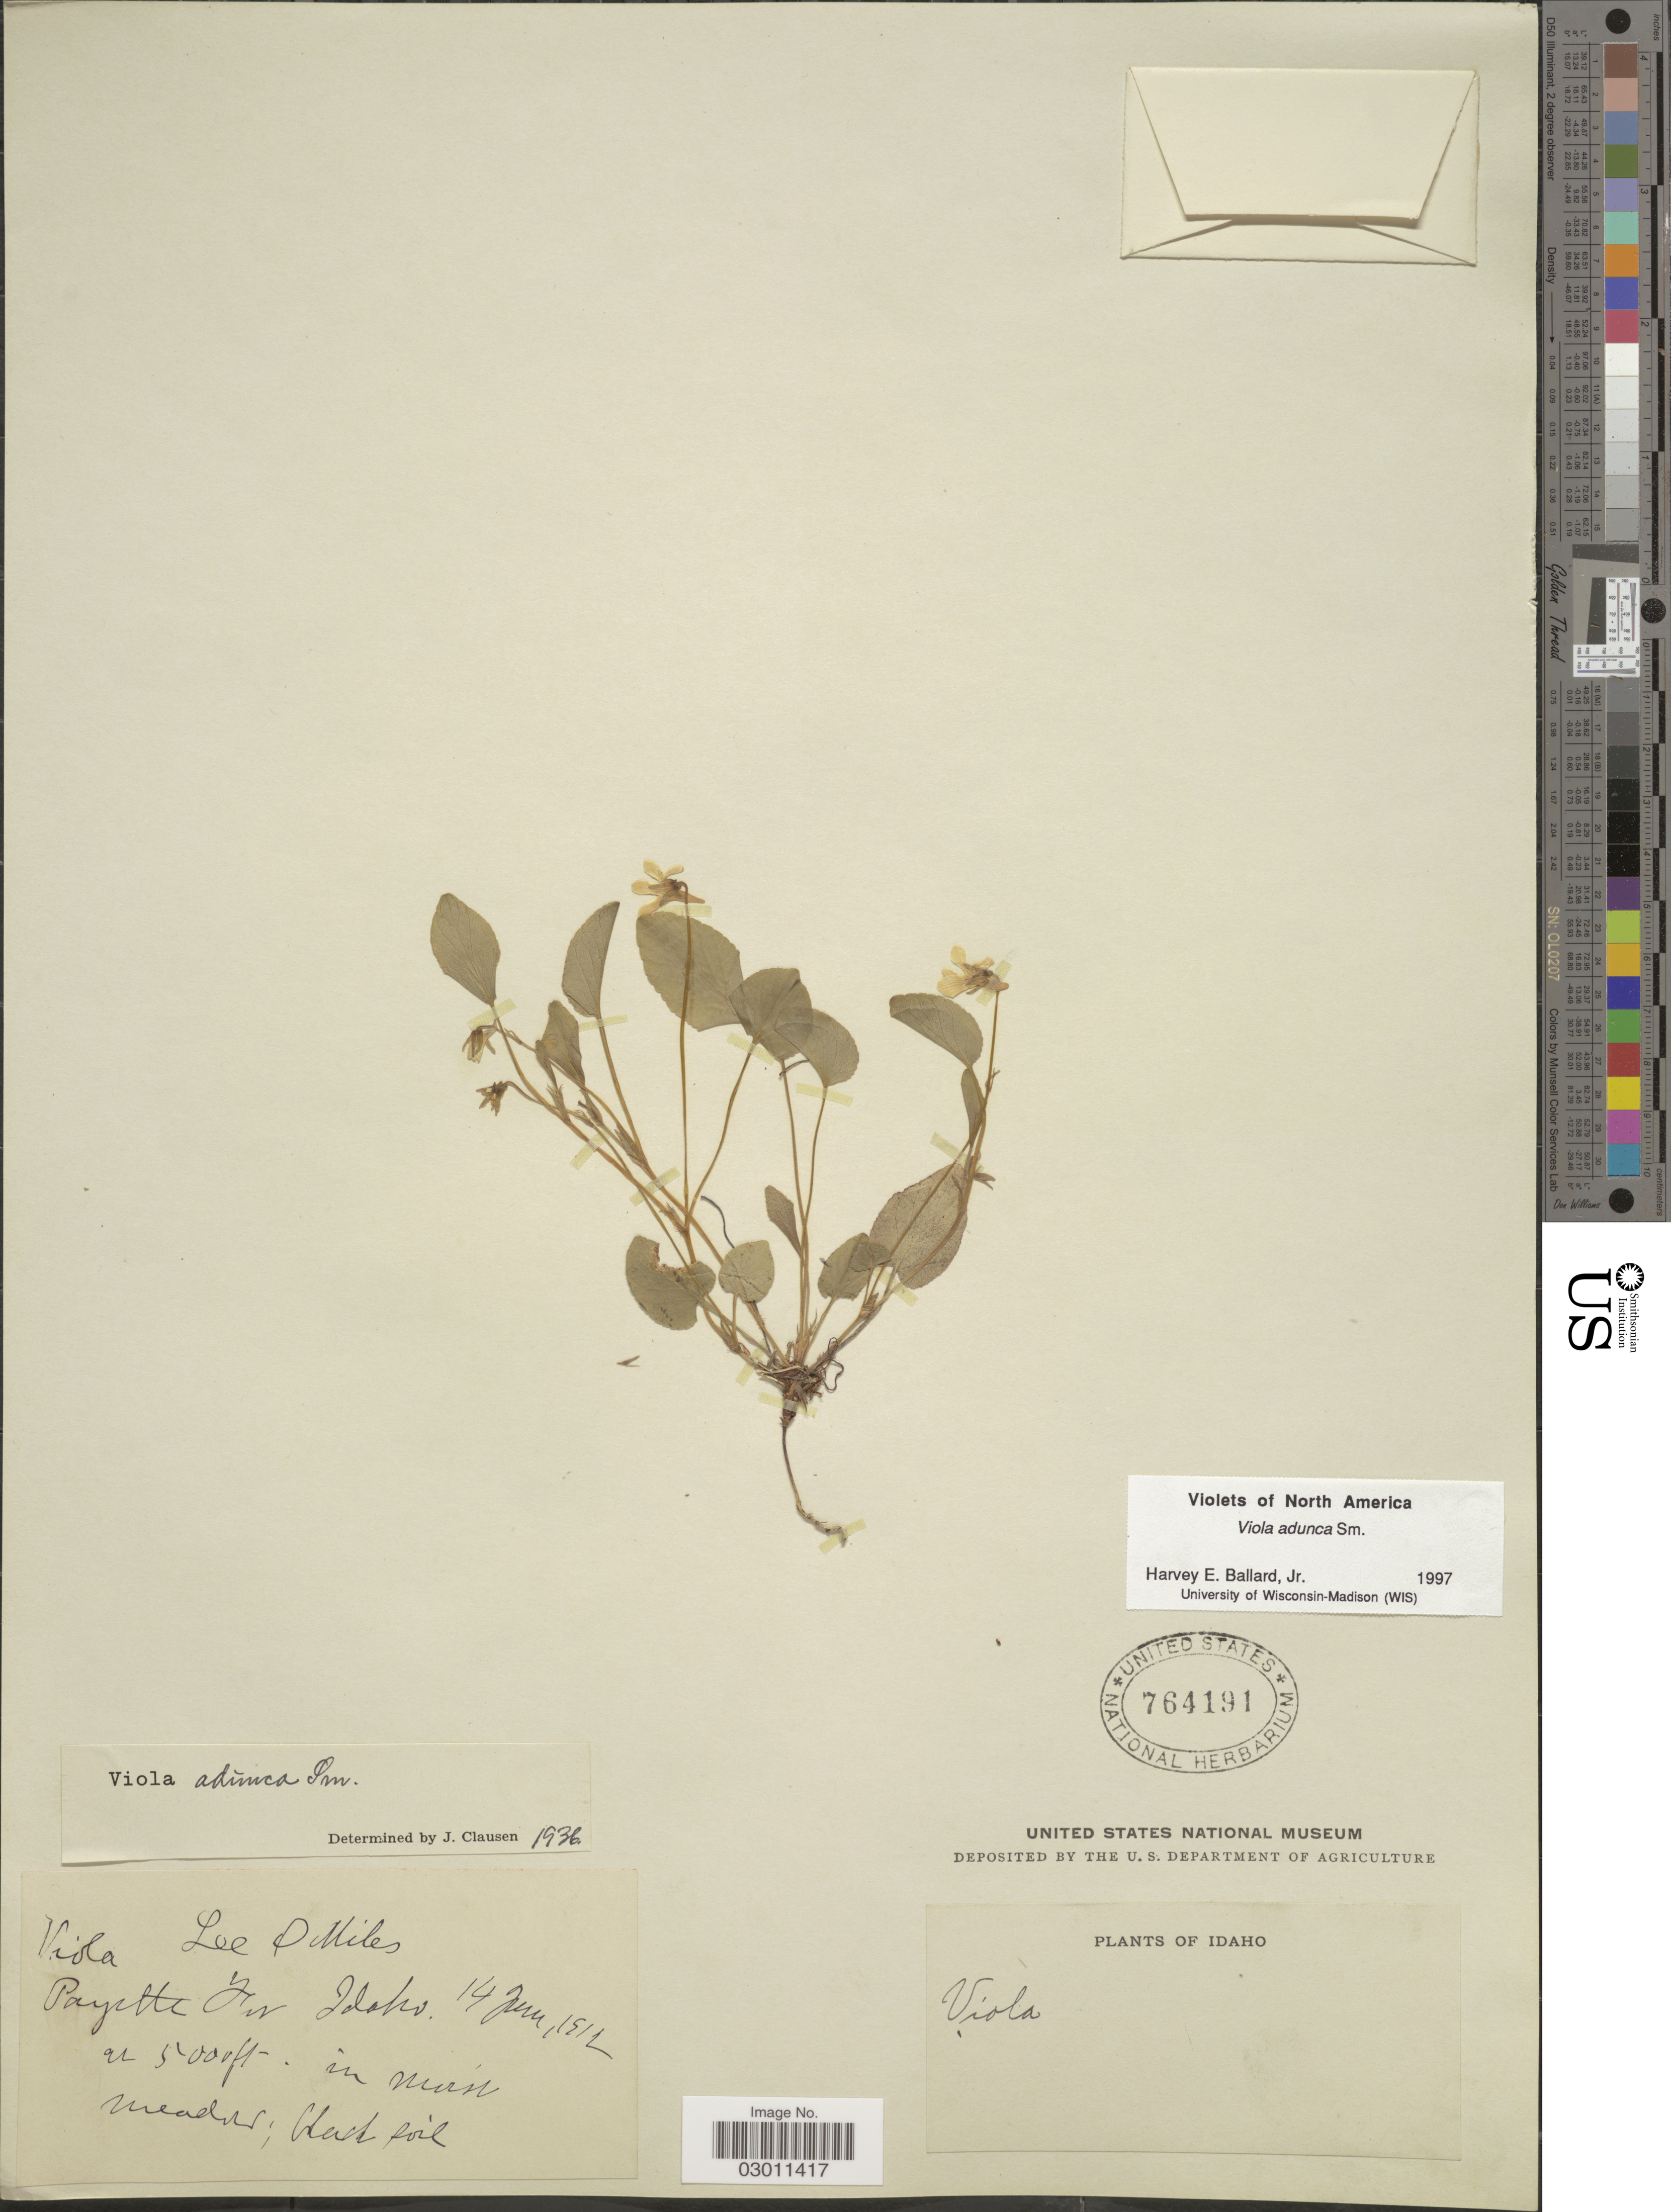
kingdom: Plantae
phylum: Tracheophyta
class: Magnoliopsida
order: Malpighiales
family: Violaceae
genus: Viola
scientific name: Viola adunca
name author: Sm.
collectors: L. Miles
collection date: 1912-06-14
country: United States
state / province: Idaho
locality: Payette For.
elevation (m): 1524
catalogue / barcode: US 764191